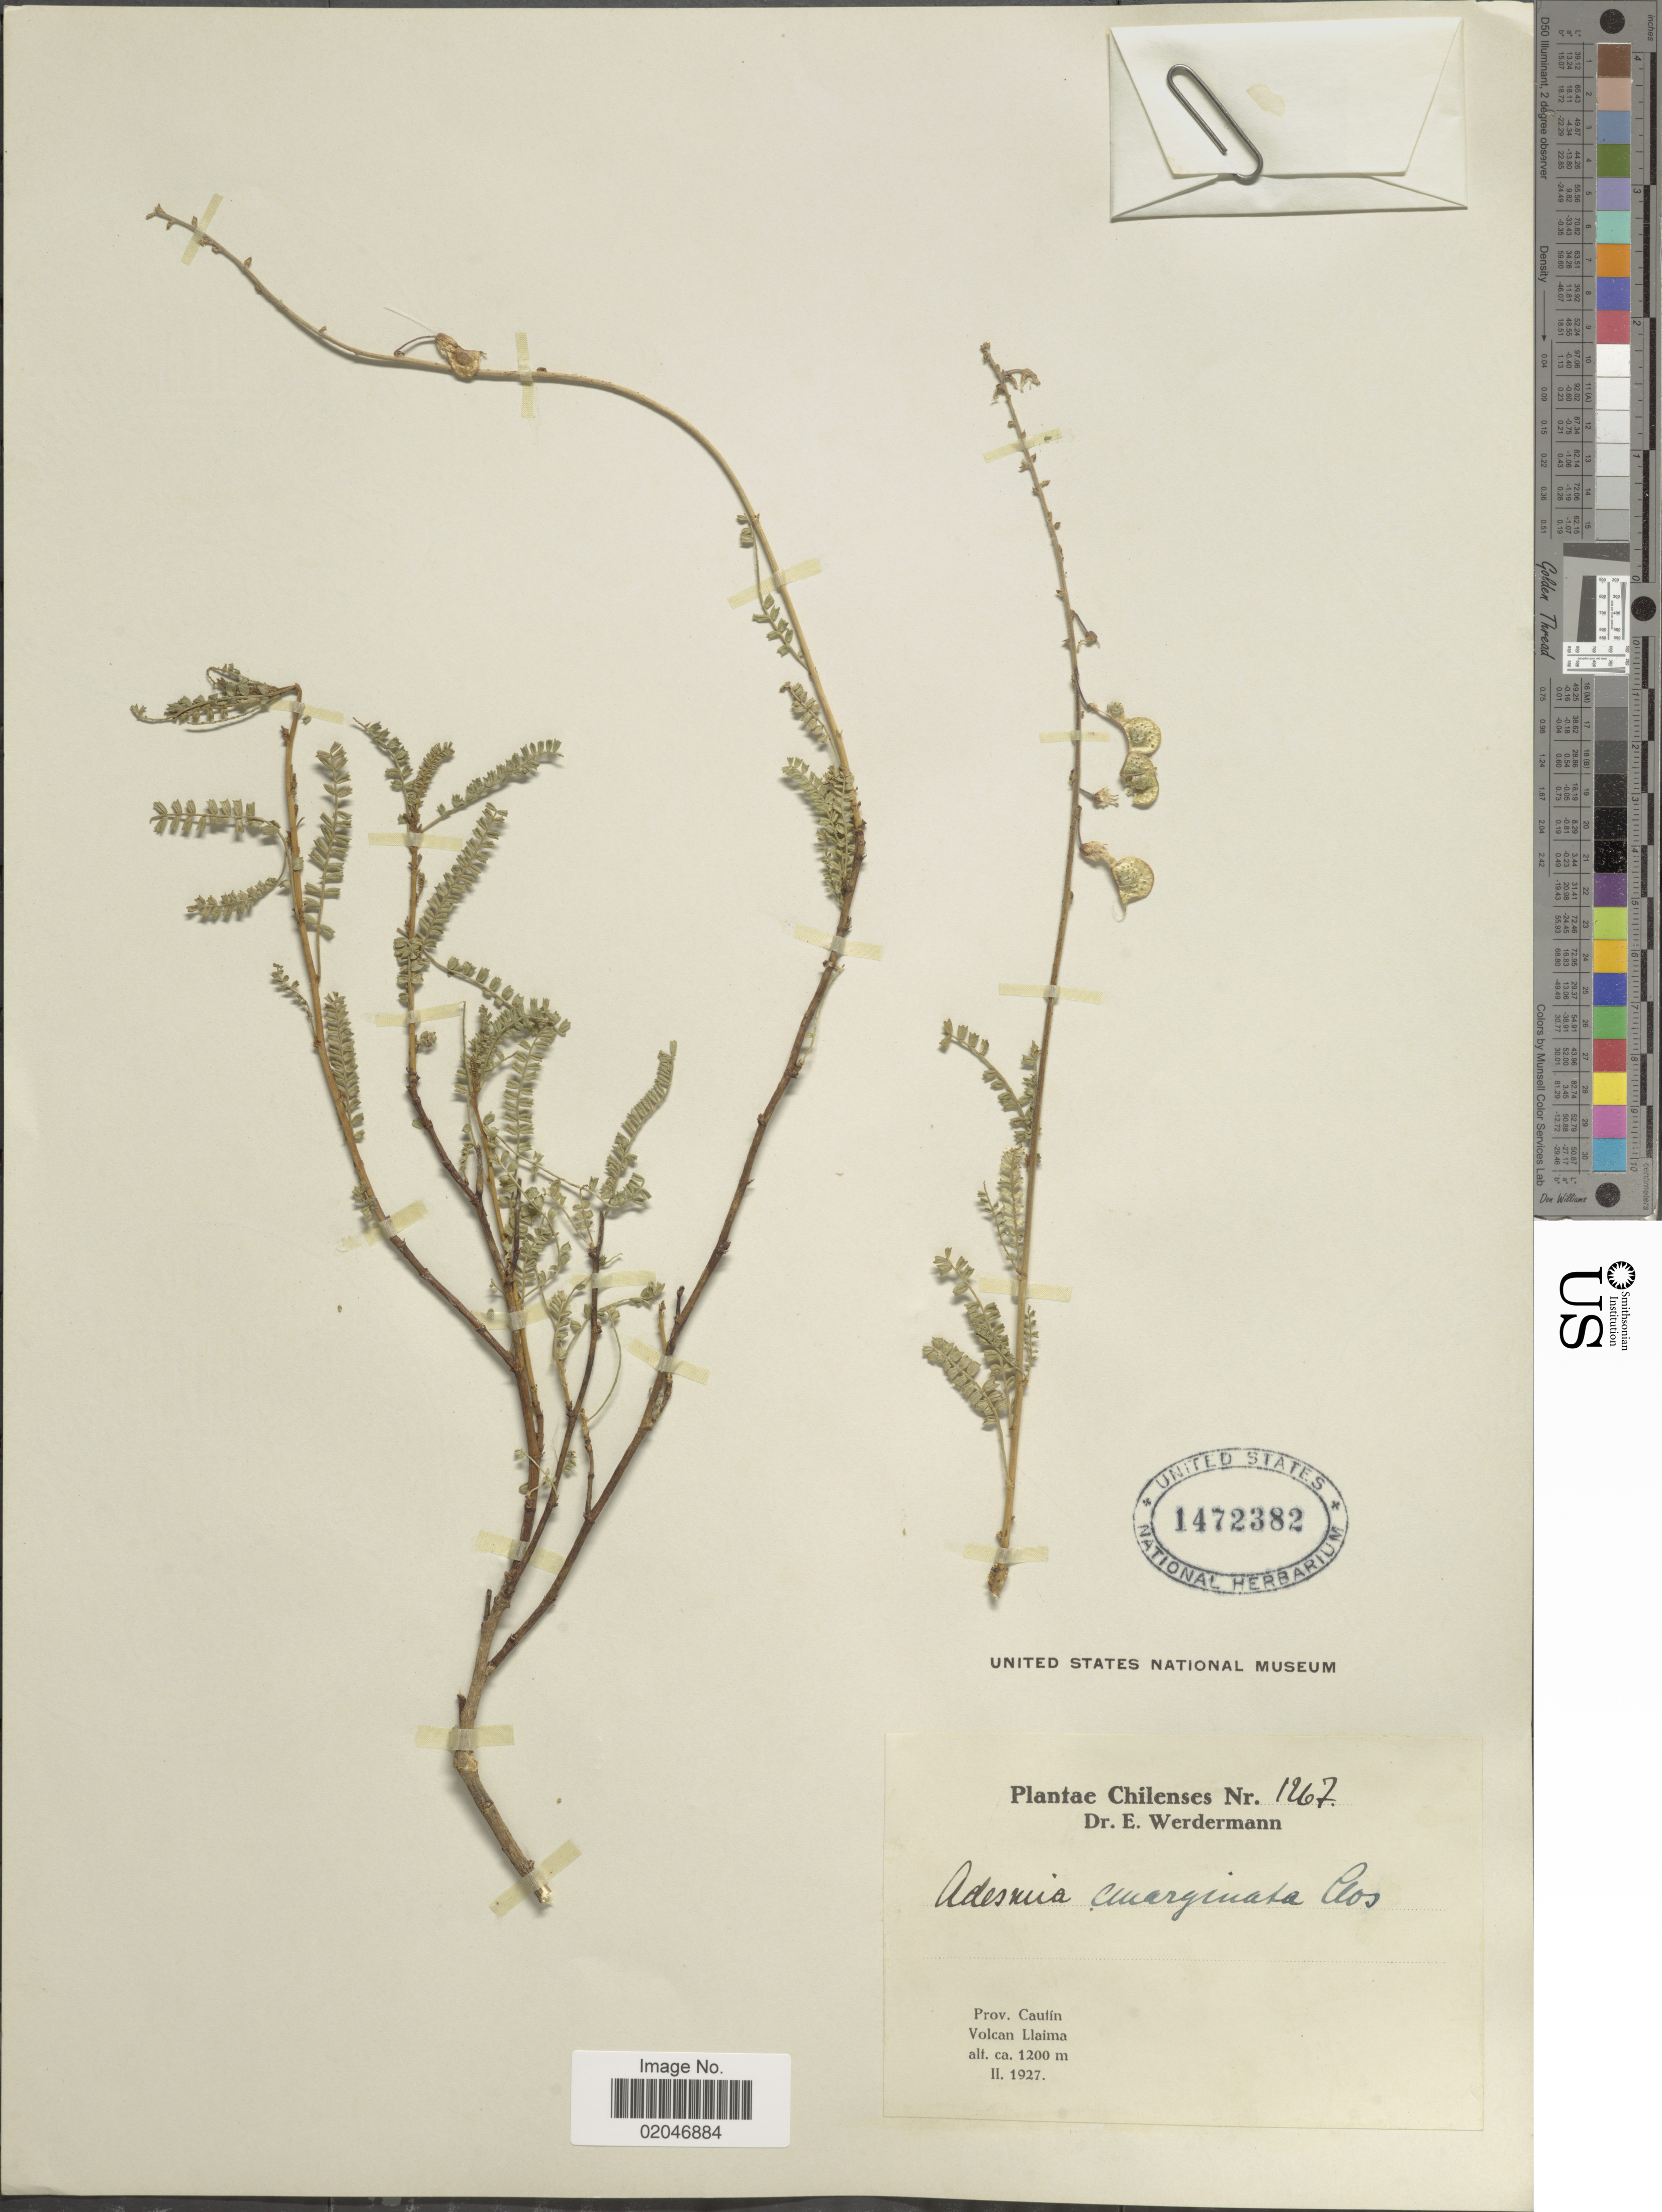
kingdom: Plantae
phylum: Tracheophyta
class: Magnoliopsida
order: Fabales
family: Fabaceae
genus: Adesmia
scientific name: Adesmia emarginata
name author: Clos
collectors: E. Werdermann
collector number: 1267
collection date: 1927-02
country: Chile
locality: Prov. Caulin, Volcan Llaima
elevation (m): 1200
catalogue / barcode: US 1472382